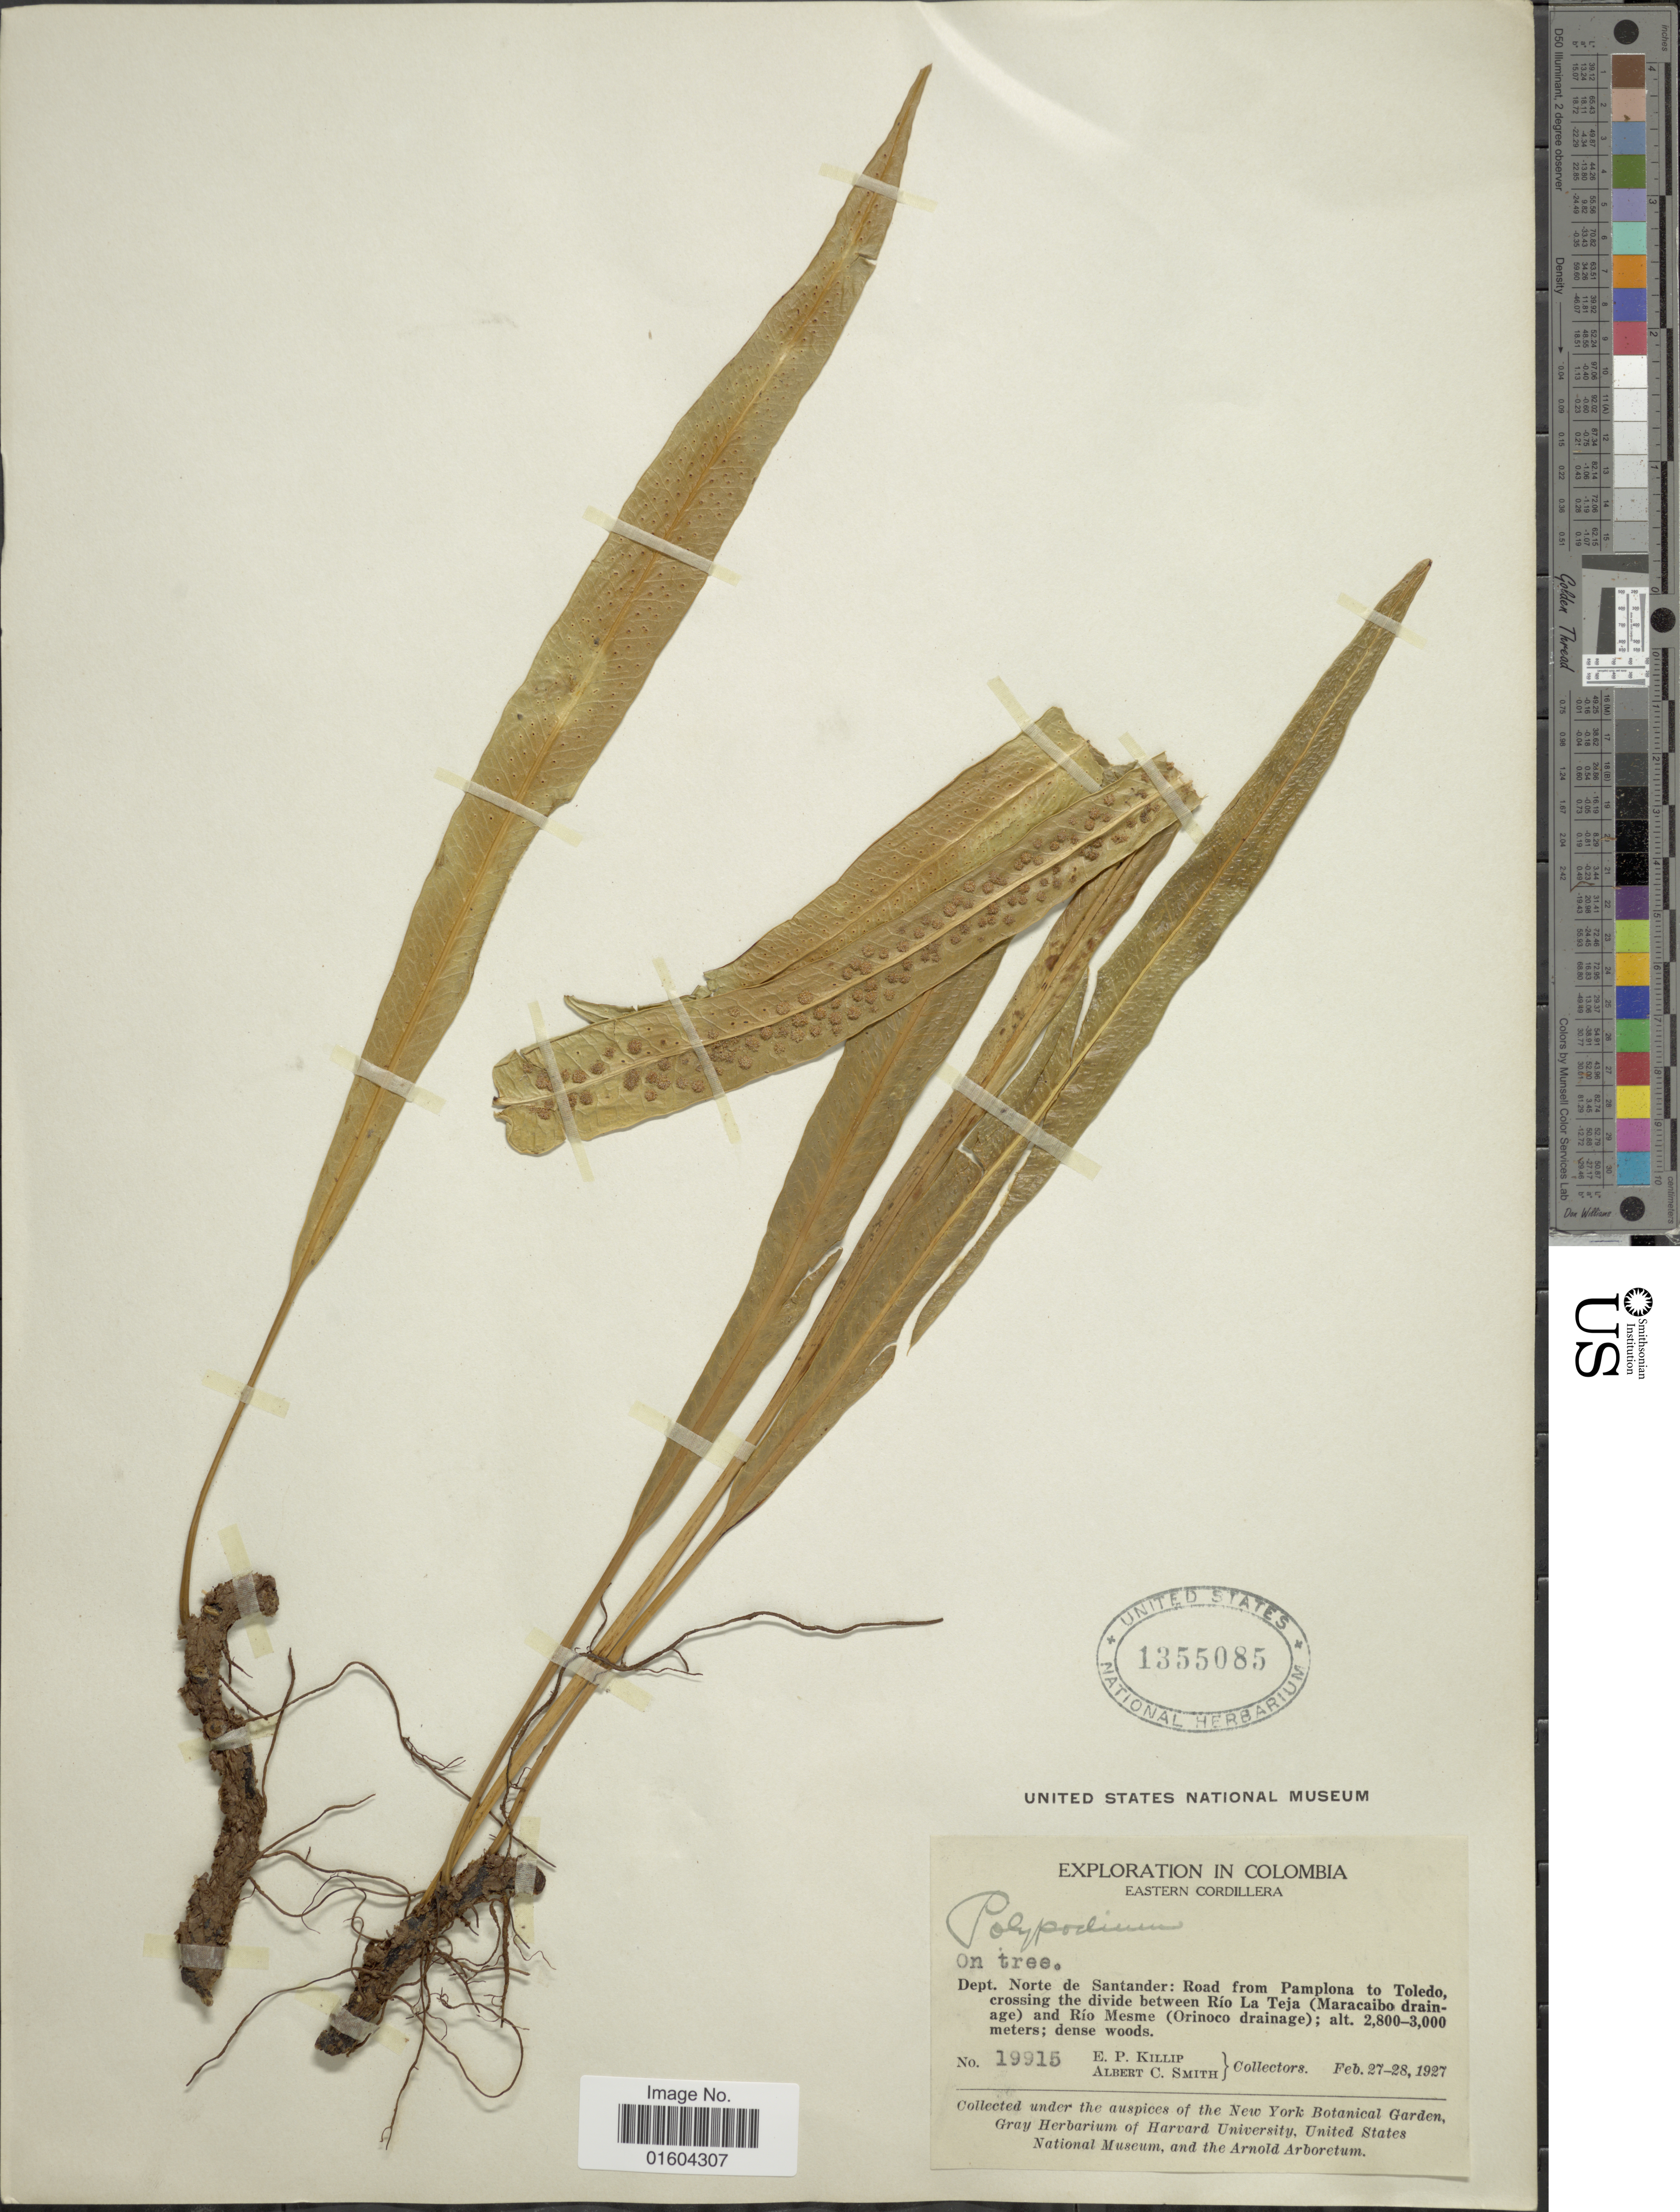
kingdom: Plantae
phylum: Tracheophyta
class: Polypodiopsida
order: Polypodiales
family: Polypodiaceae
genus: Campyloneurum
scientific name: Campyloneurum densifolium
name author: (Hieron.) Lellinger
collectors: E. P. Killip & A. C. Smith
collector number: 19915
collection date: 1927-02-27/1927-02-28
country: Colombia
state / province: Norte de Santander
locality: Dept. Norte de Santander: Road from Pamplona to Toledo crossing the divide between Rio La Teja (Maracaibo drainage) and Rio Mesme (Orinoco drainage).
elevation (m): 2800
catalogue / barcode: US 1355085